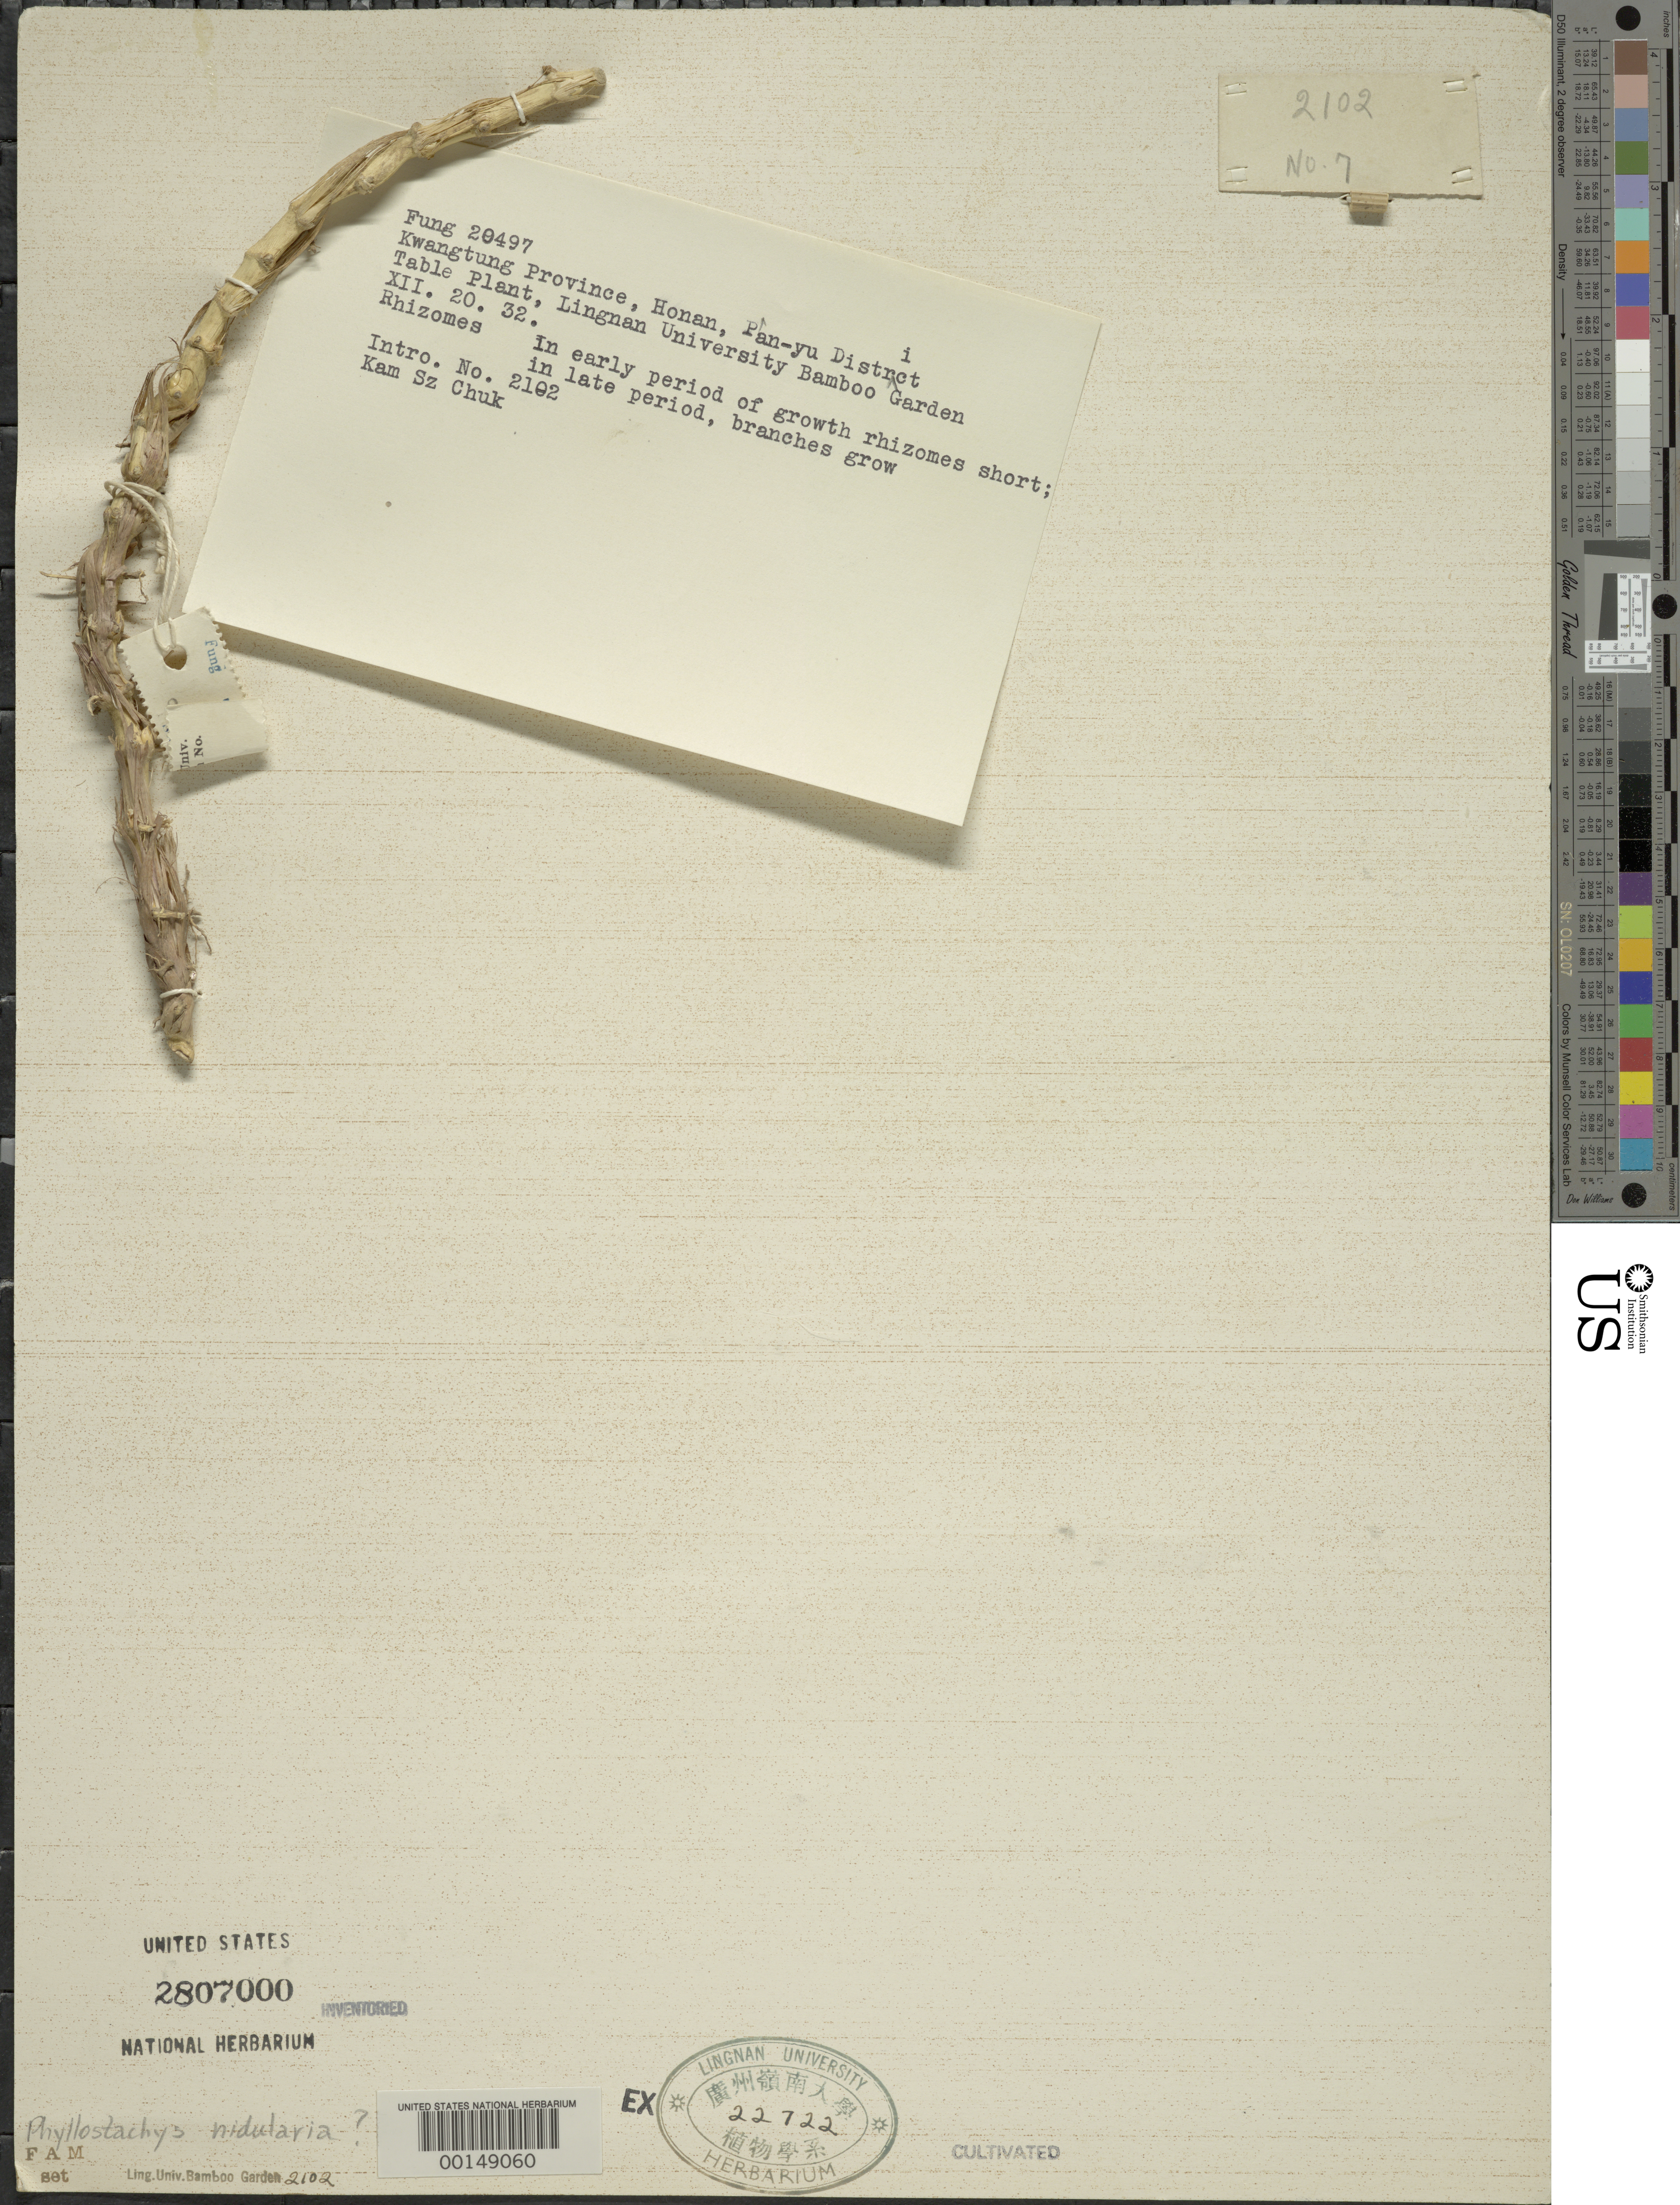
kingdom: Plantae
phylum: Tracheophyta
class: Liliopsida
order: Poales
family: Poaceae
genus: Phyllostachys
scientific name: Phyllostachys nidularia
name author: Munro ex Fenzi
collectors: H. L. Fung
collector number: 20497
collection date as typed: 20 Dec 1932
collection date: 1932-12-20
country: China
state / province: Guangdong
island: Honam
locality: Honan, pan-yu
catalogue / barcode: US 2807000